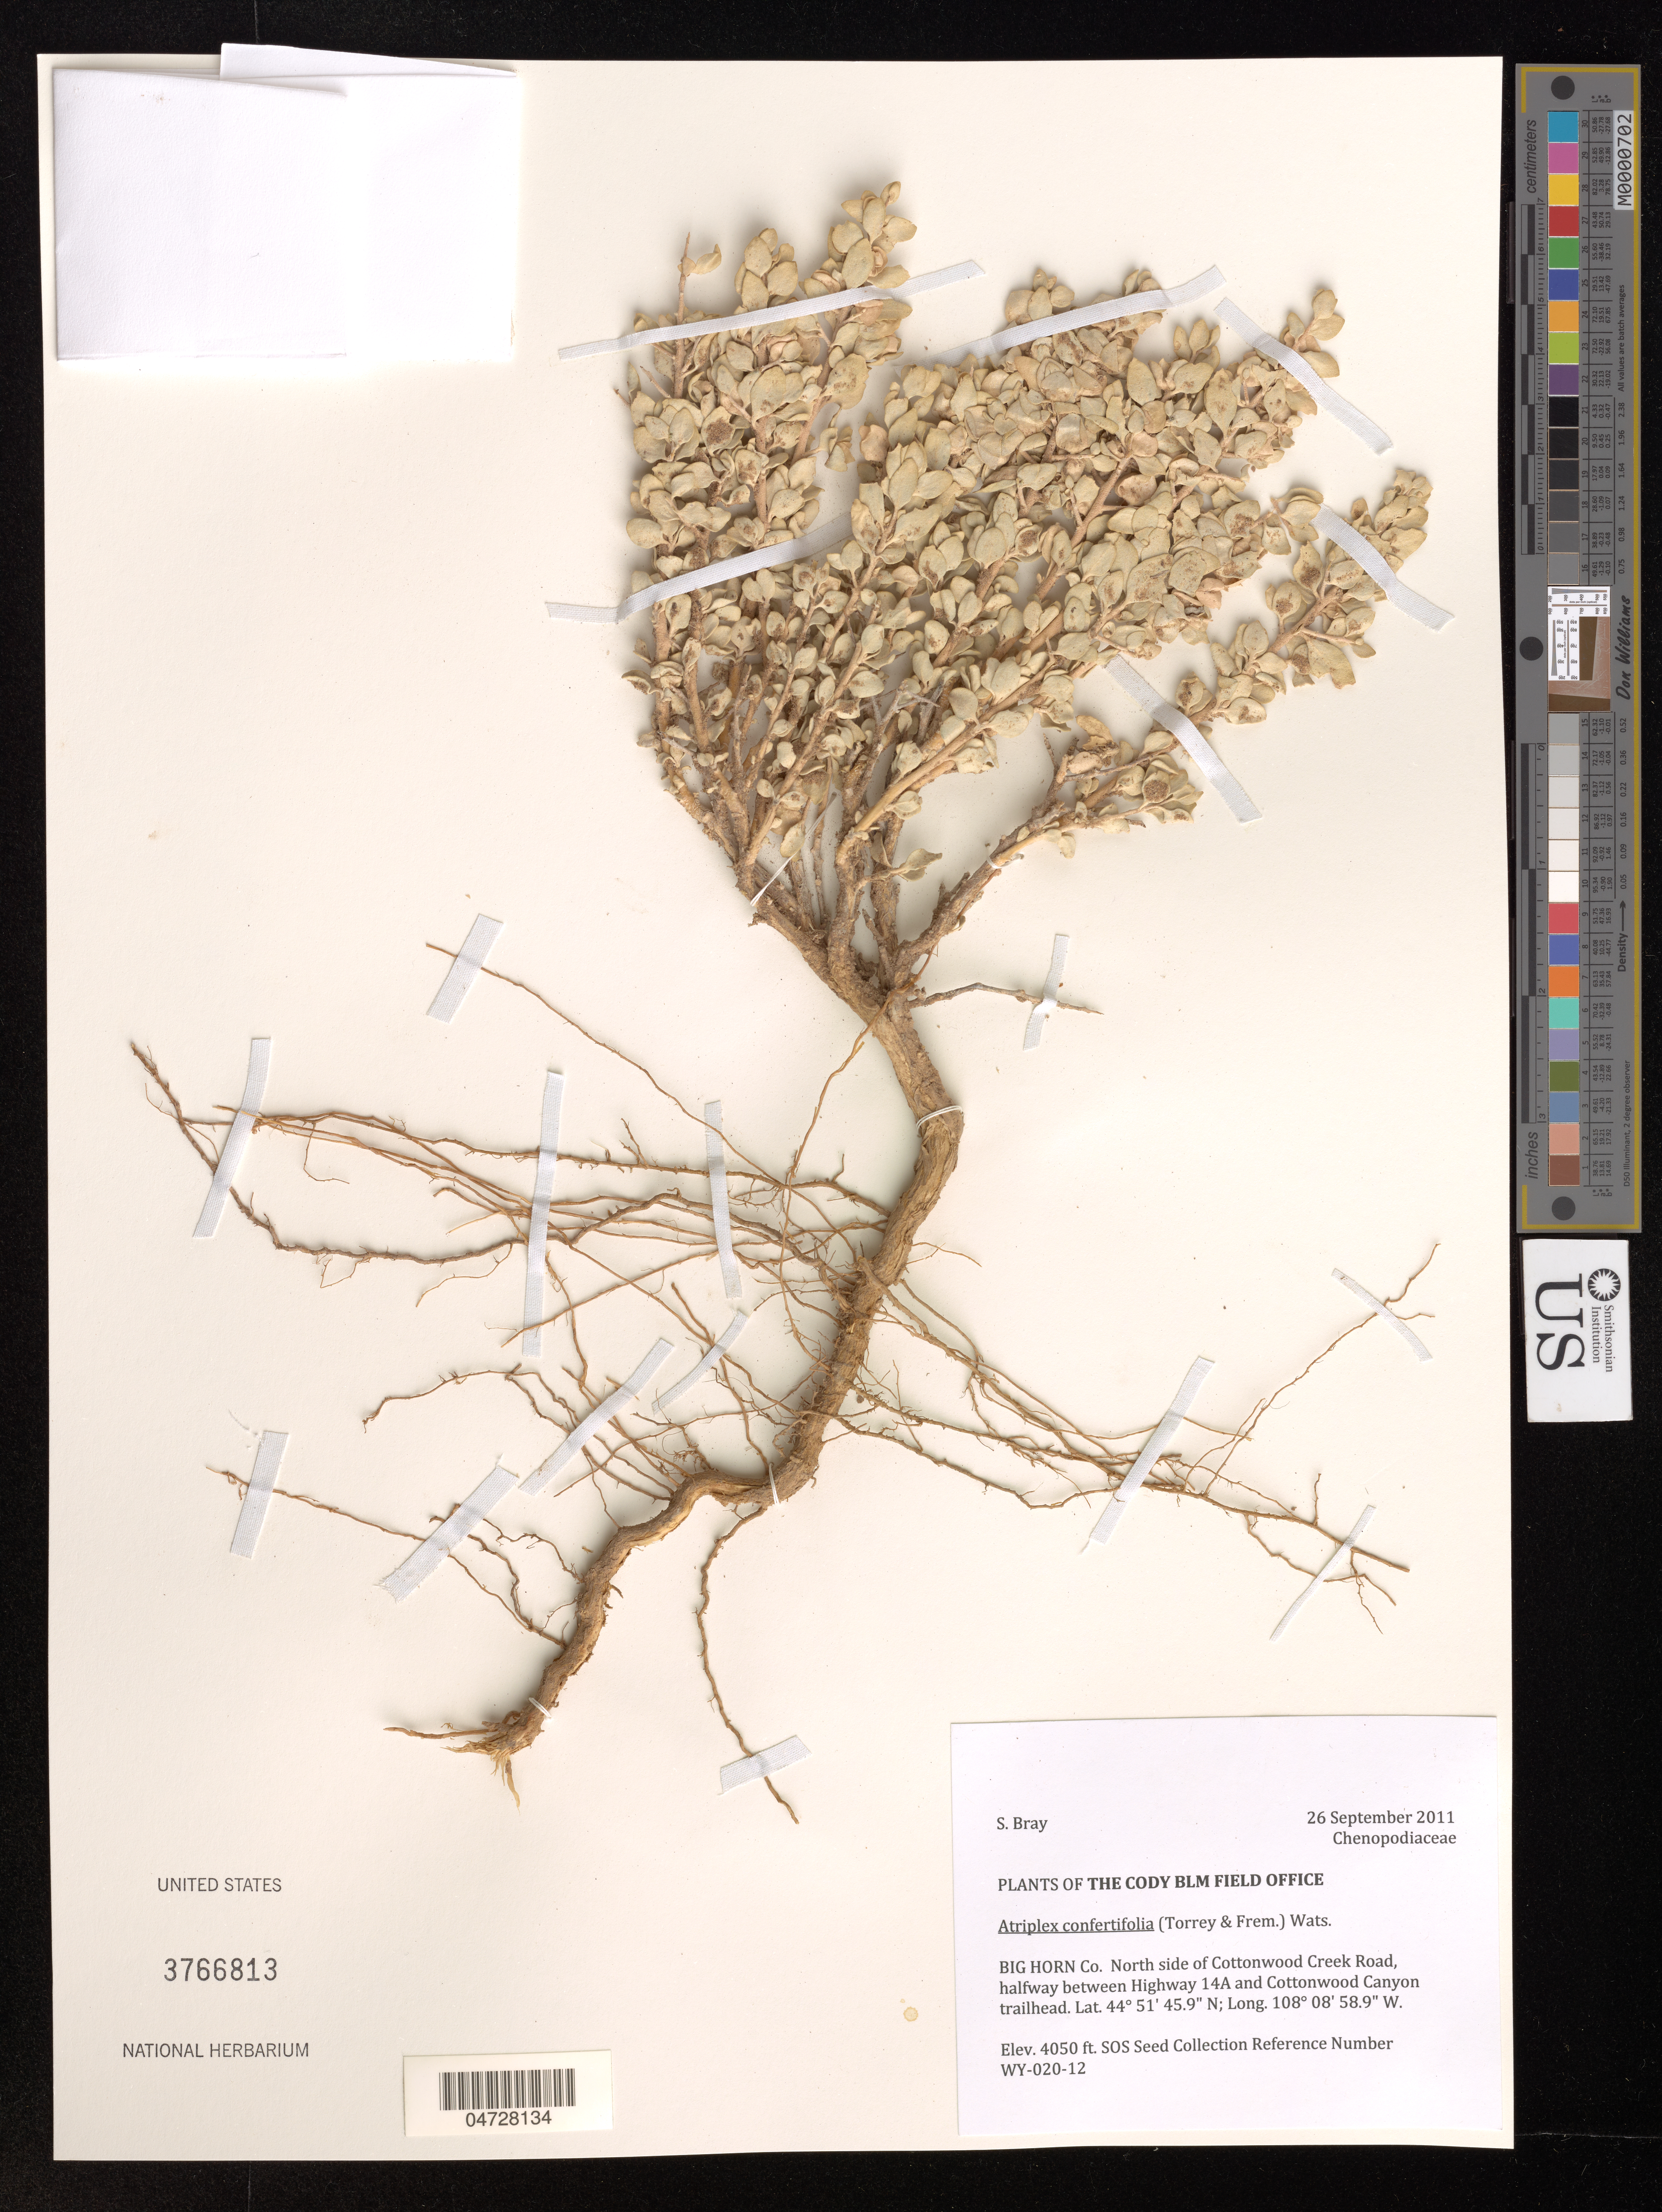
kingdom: Plantae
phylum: Tracheophyta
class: Magnoliopsida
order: Caryophyllales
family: Amaranthaceae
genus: Atriplex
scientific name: Atriplex confertifolia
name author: (Torr. & Frém.) S. Watson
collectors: S. Bray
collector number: WY/020/12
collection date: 2011-09-26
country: United States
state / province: Wyoming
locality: The Cody BLM Field Office. Big Horn Co. North side of Cottonwood Creek Road, halfway between Highway 14A and Cottonwood Canyon trailhead.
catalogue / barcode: US 3766813